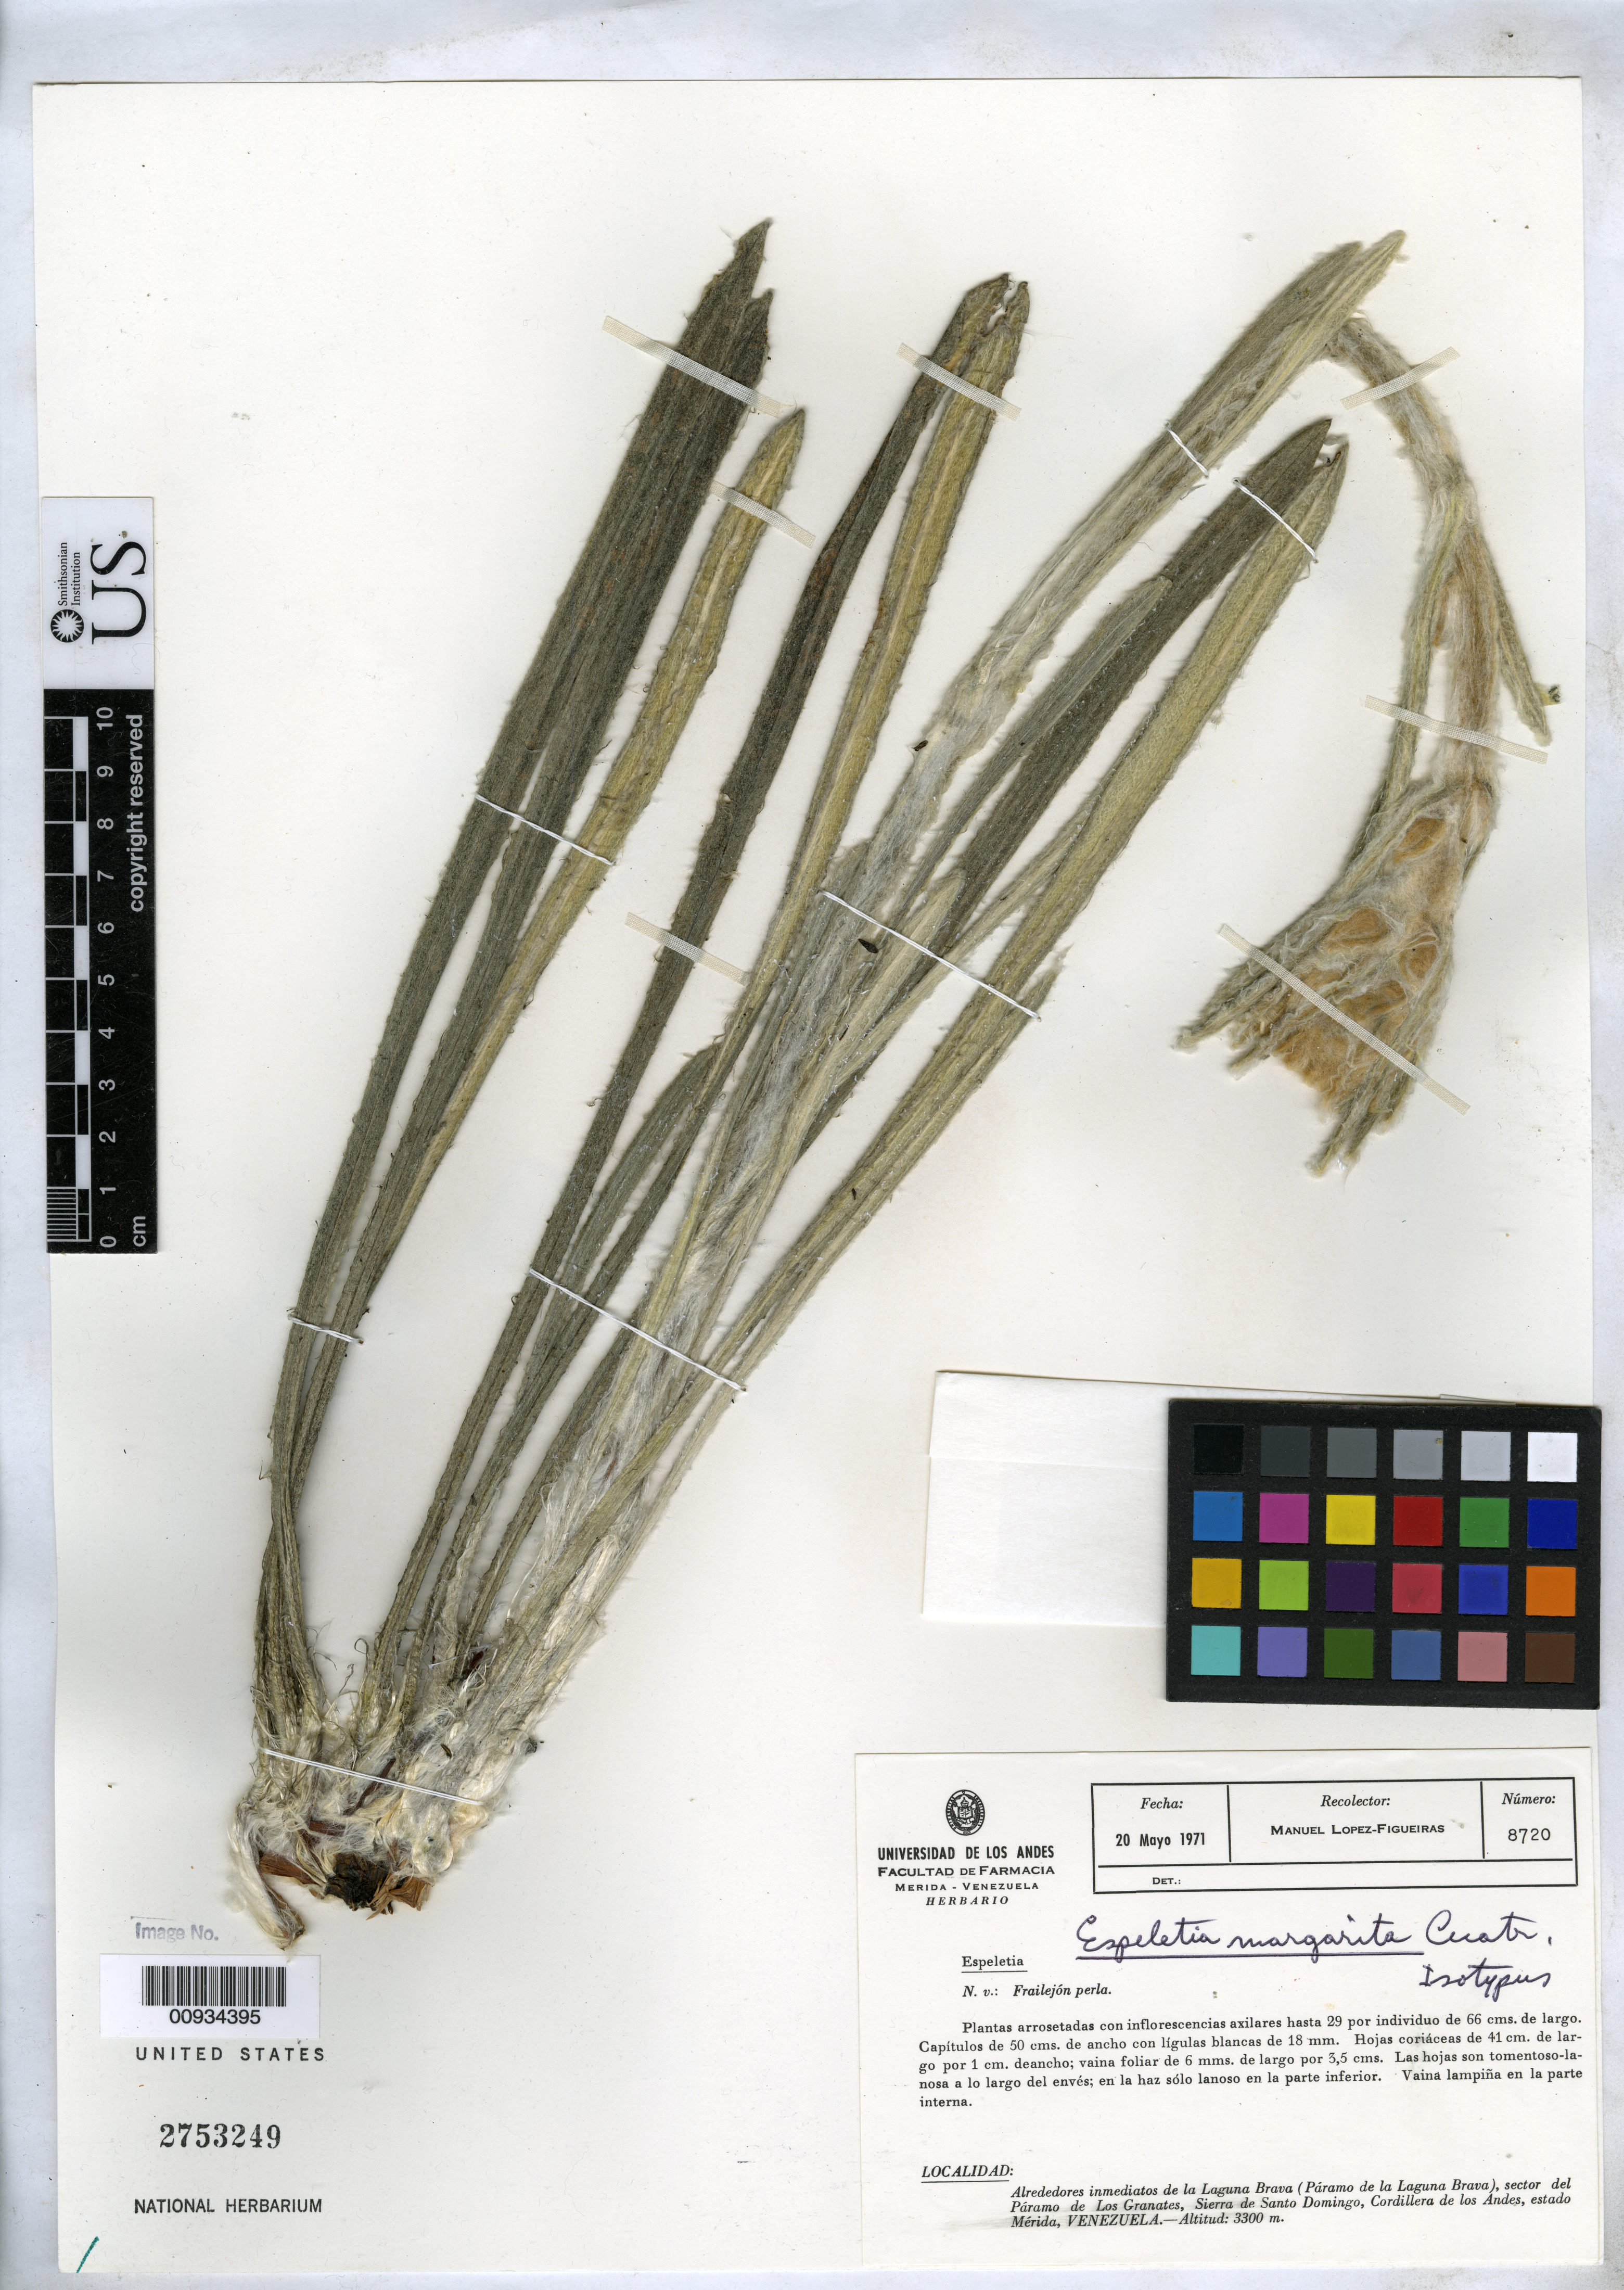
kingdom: Plantae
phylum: Tracheophyta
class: Magnoliopsida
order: Asterales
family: Asteraceae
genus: Espeletia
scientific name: Espeletia margarita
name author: Cuatrec.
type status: Isotype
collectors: M. López Figueiras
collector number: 8720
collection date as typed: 20 May 1971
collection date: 1971-05-20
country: Venezuela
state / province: Mérida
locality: Cordillera de Los Andes, Sierra de Santo Domingo, Páramo de Los Granates, Paramo de La Laguna Brava.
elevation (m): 3300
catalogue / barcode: US 2753249